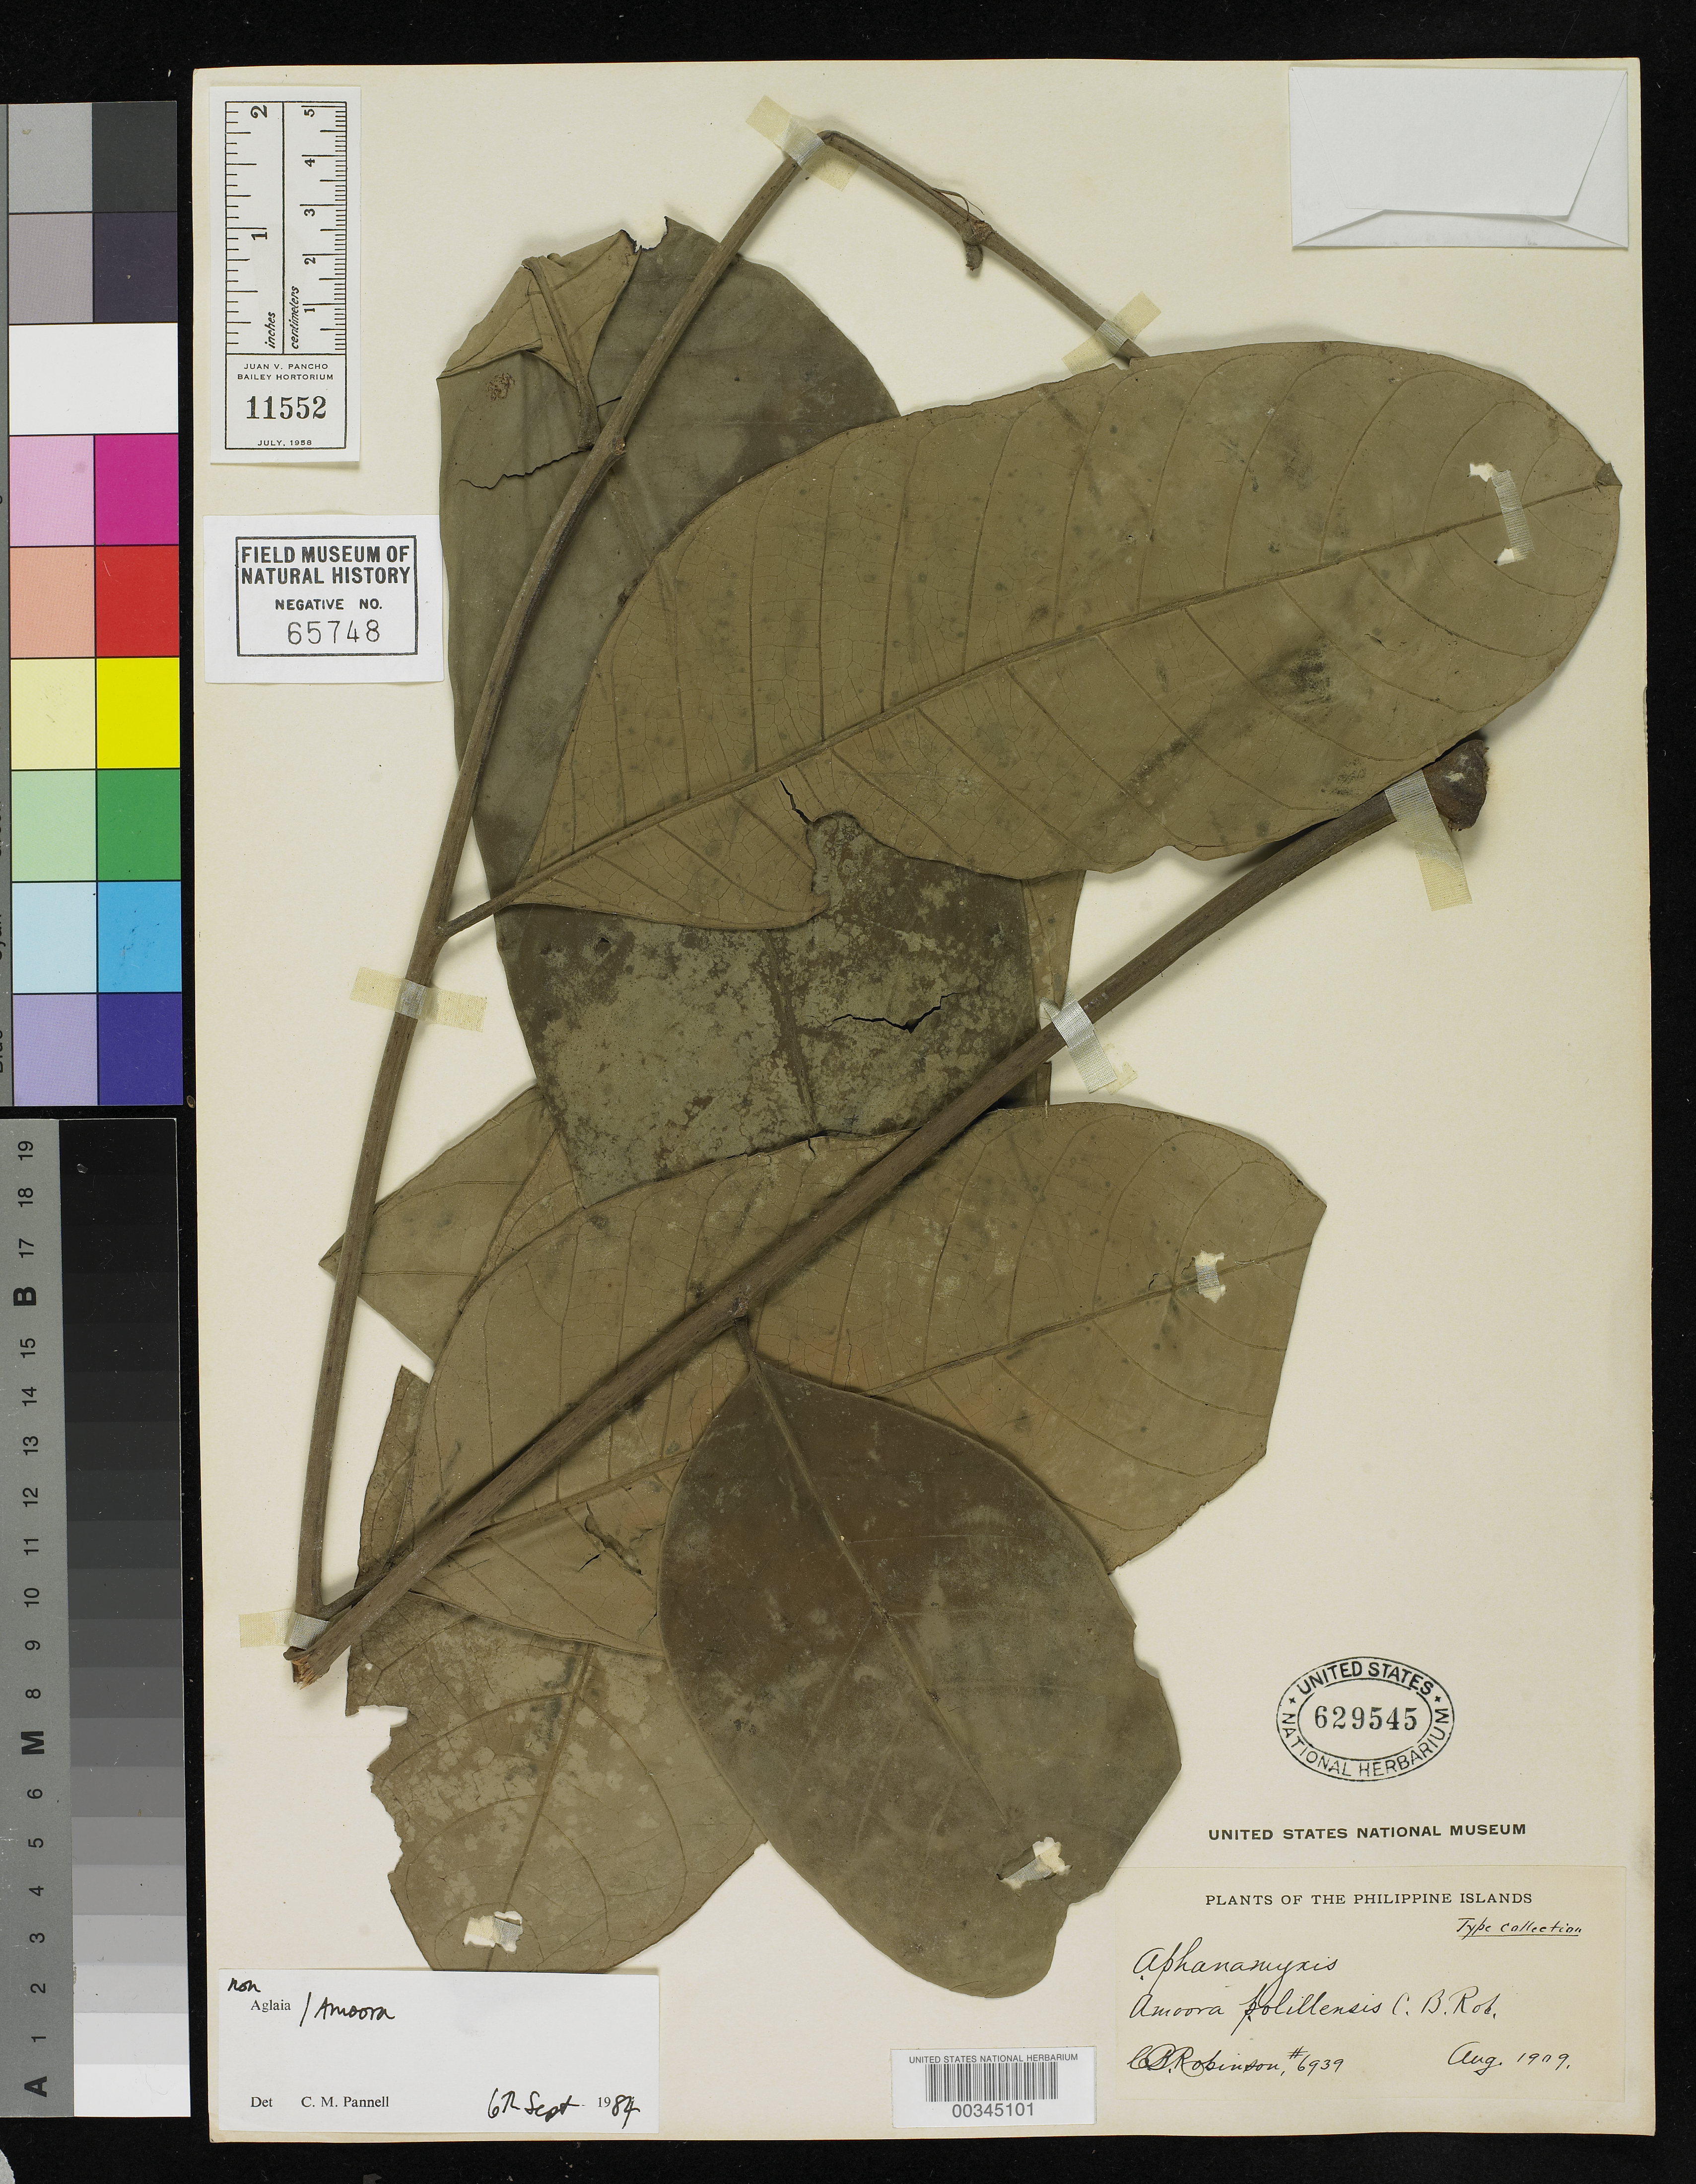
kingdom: Plantae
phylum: Tracheophyta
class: Magnoliopsida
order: Sapindales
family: Meliaceae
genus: Amoora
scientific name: Amoora polillensis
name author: C.B. Rob.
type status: Syntype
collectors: C. Robinson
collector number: Bur. Sci. 6939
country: Philippines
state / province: Calabarzon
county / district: Quezon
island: Polillo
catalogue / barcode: US 629545